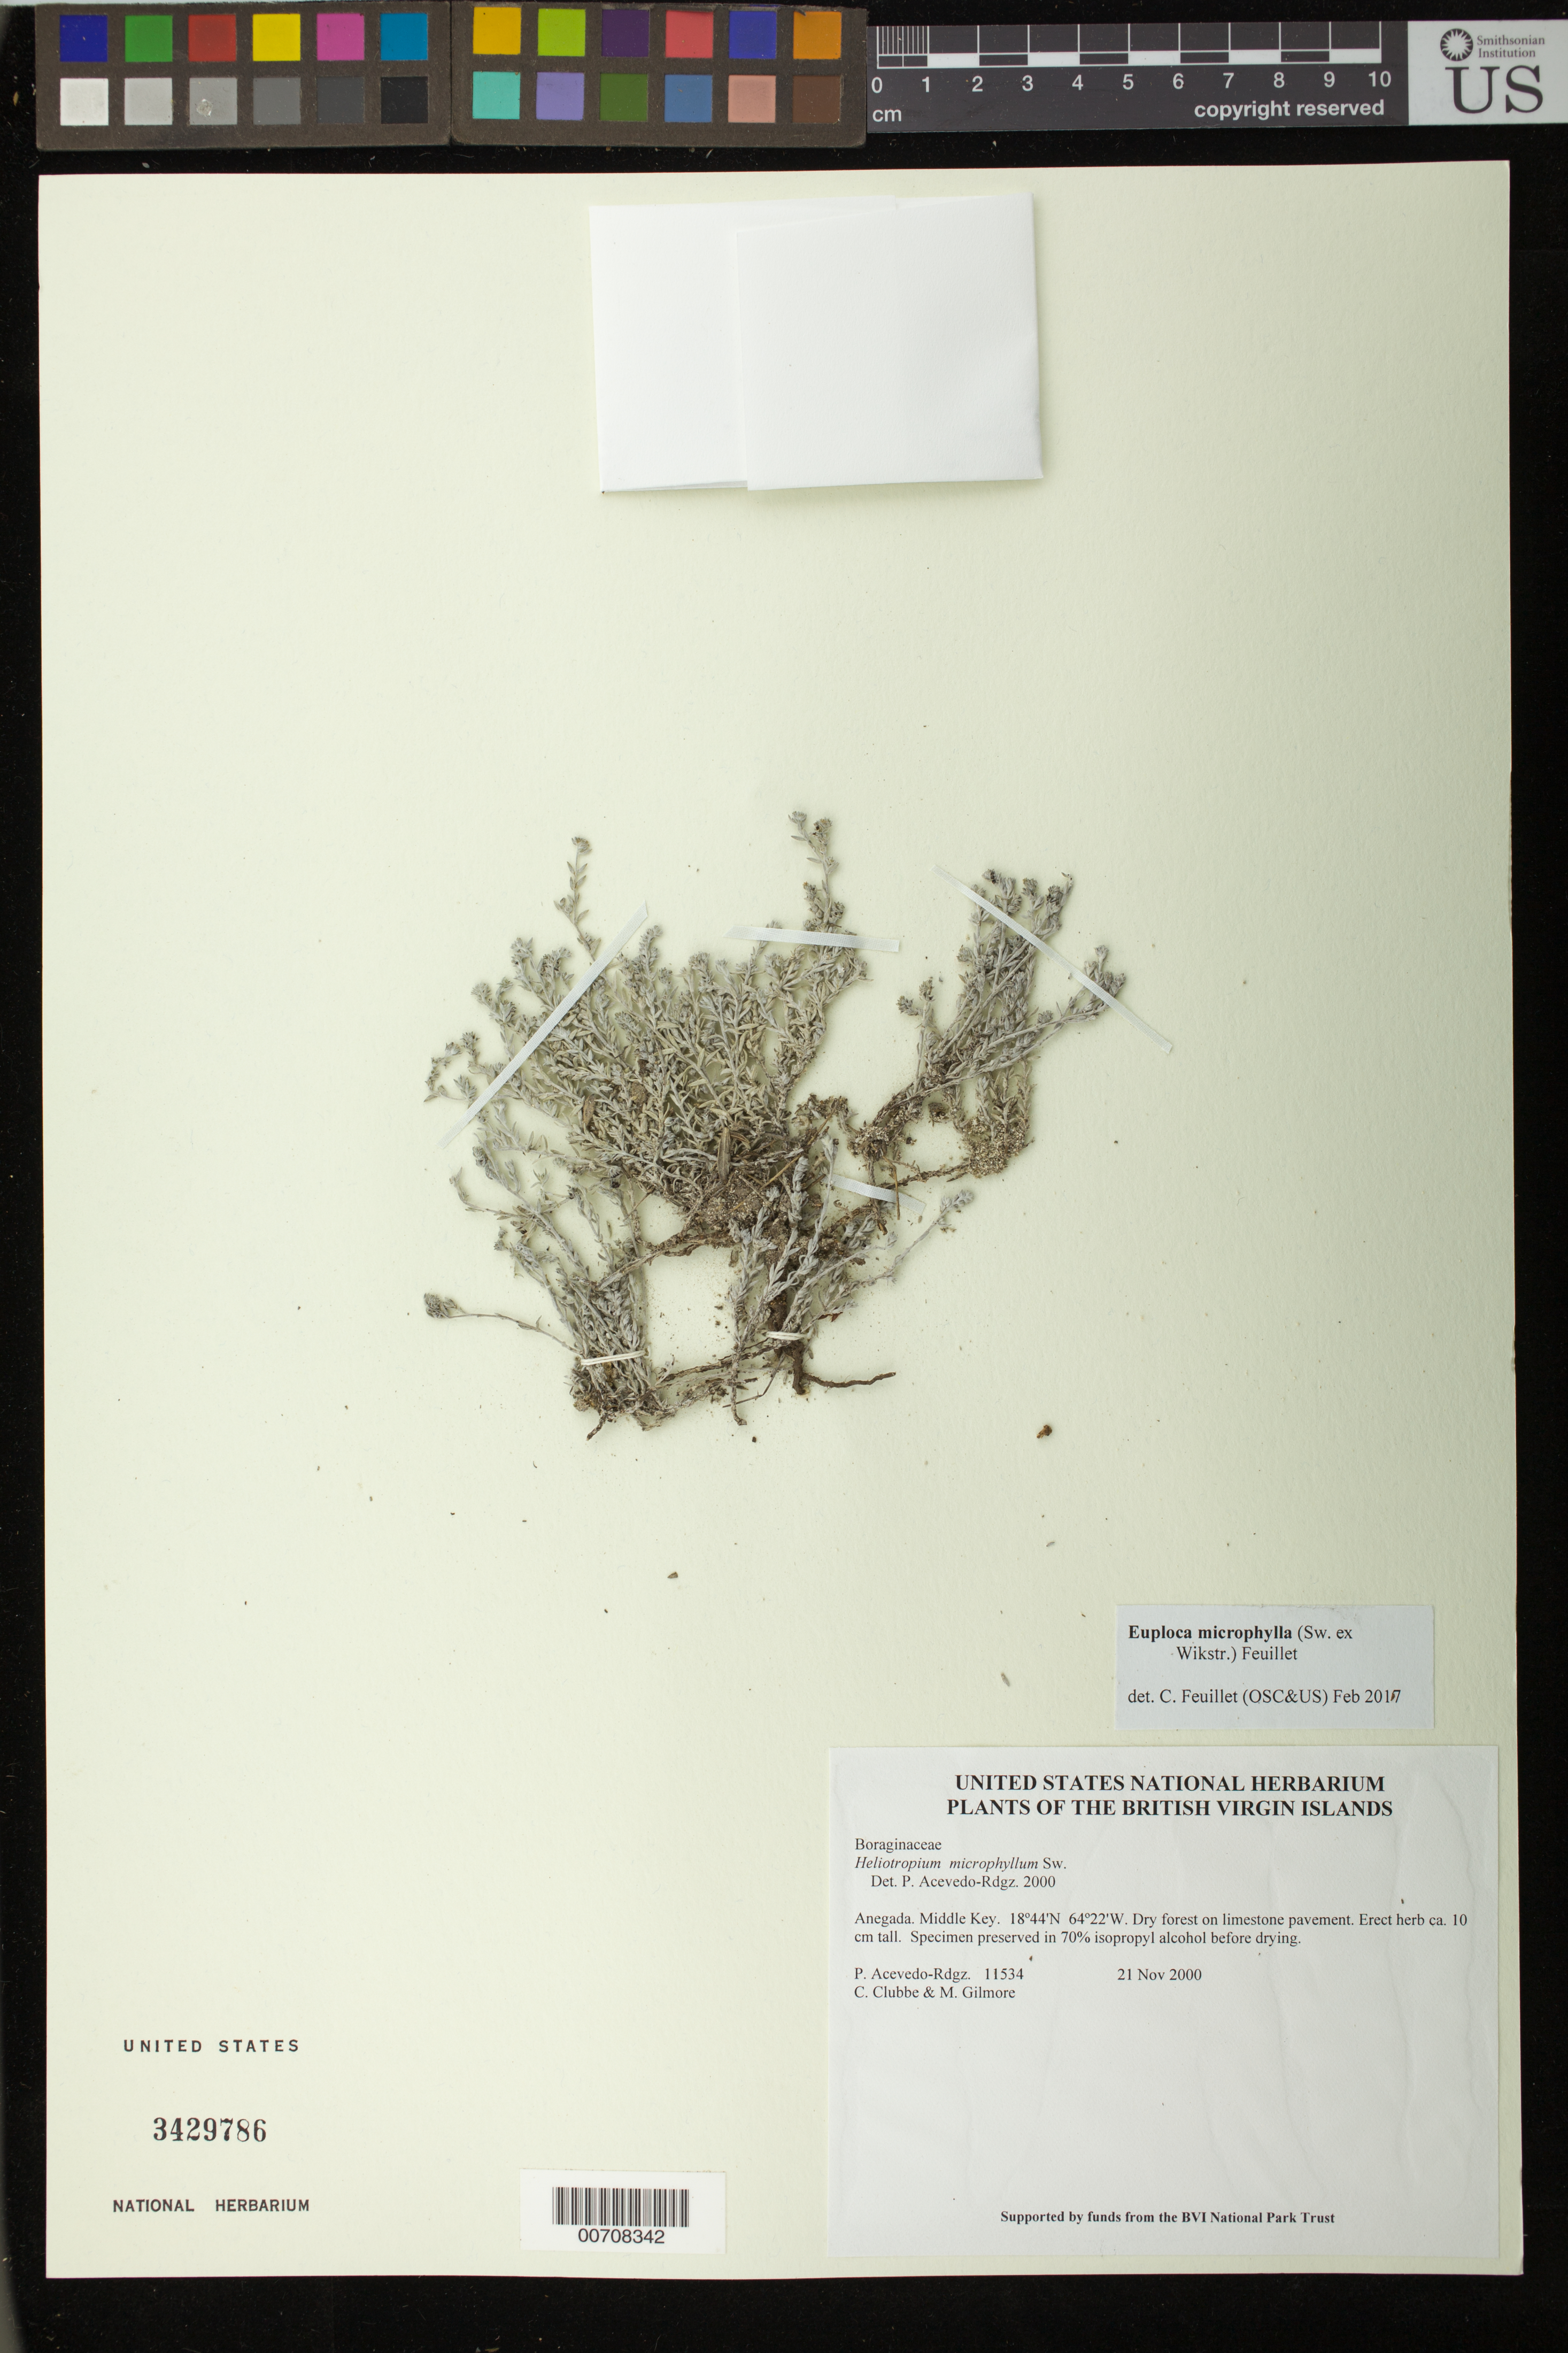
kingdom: Plantae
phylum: Tracheophyta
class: Magnoliopsida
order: Boraginales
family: Heliotropiaceae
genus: Euploca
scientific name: Euploca microphylla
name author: (Sw. & Wikstr.) Feuillet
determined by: Feuillet, C.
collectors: P. Acevedo-Rodr., C. Clubbe & M. Gilmore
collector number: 11534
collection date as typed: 21 Nov 2000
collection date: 2000-11-21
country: British Virgin Islands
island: Anegada I.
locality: Middle Key.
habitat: Dry forest on limestone pavement.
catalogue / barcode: US 3429786